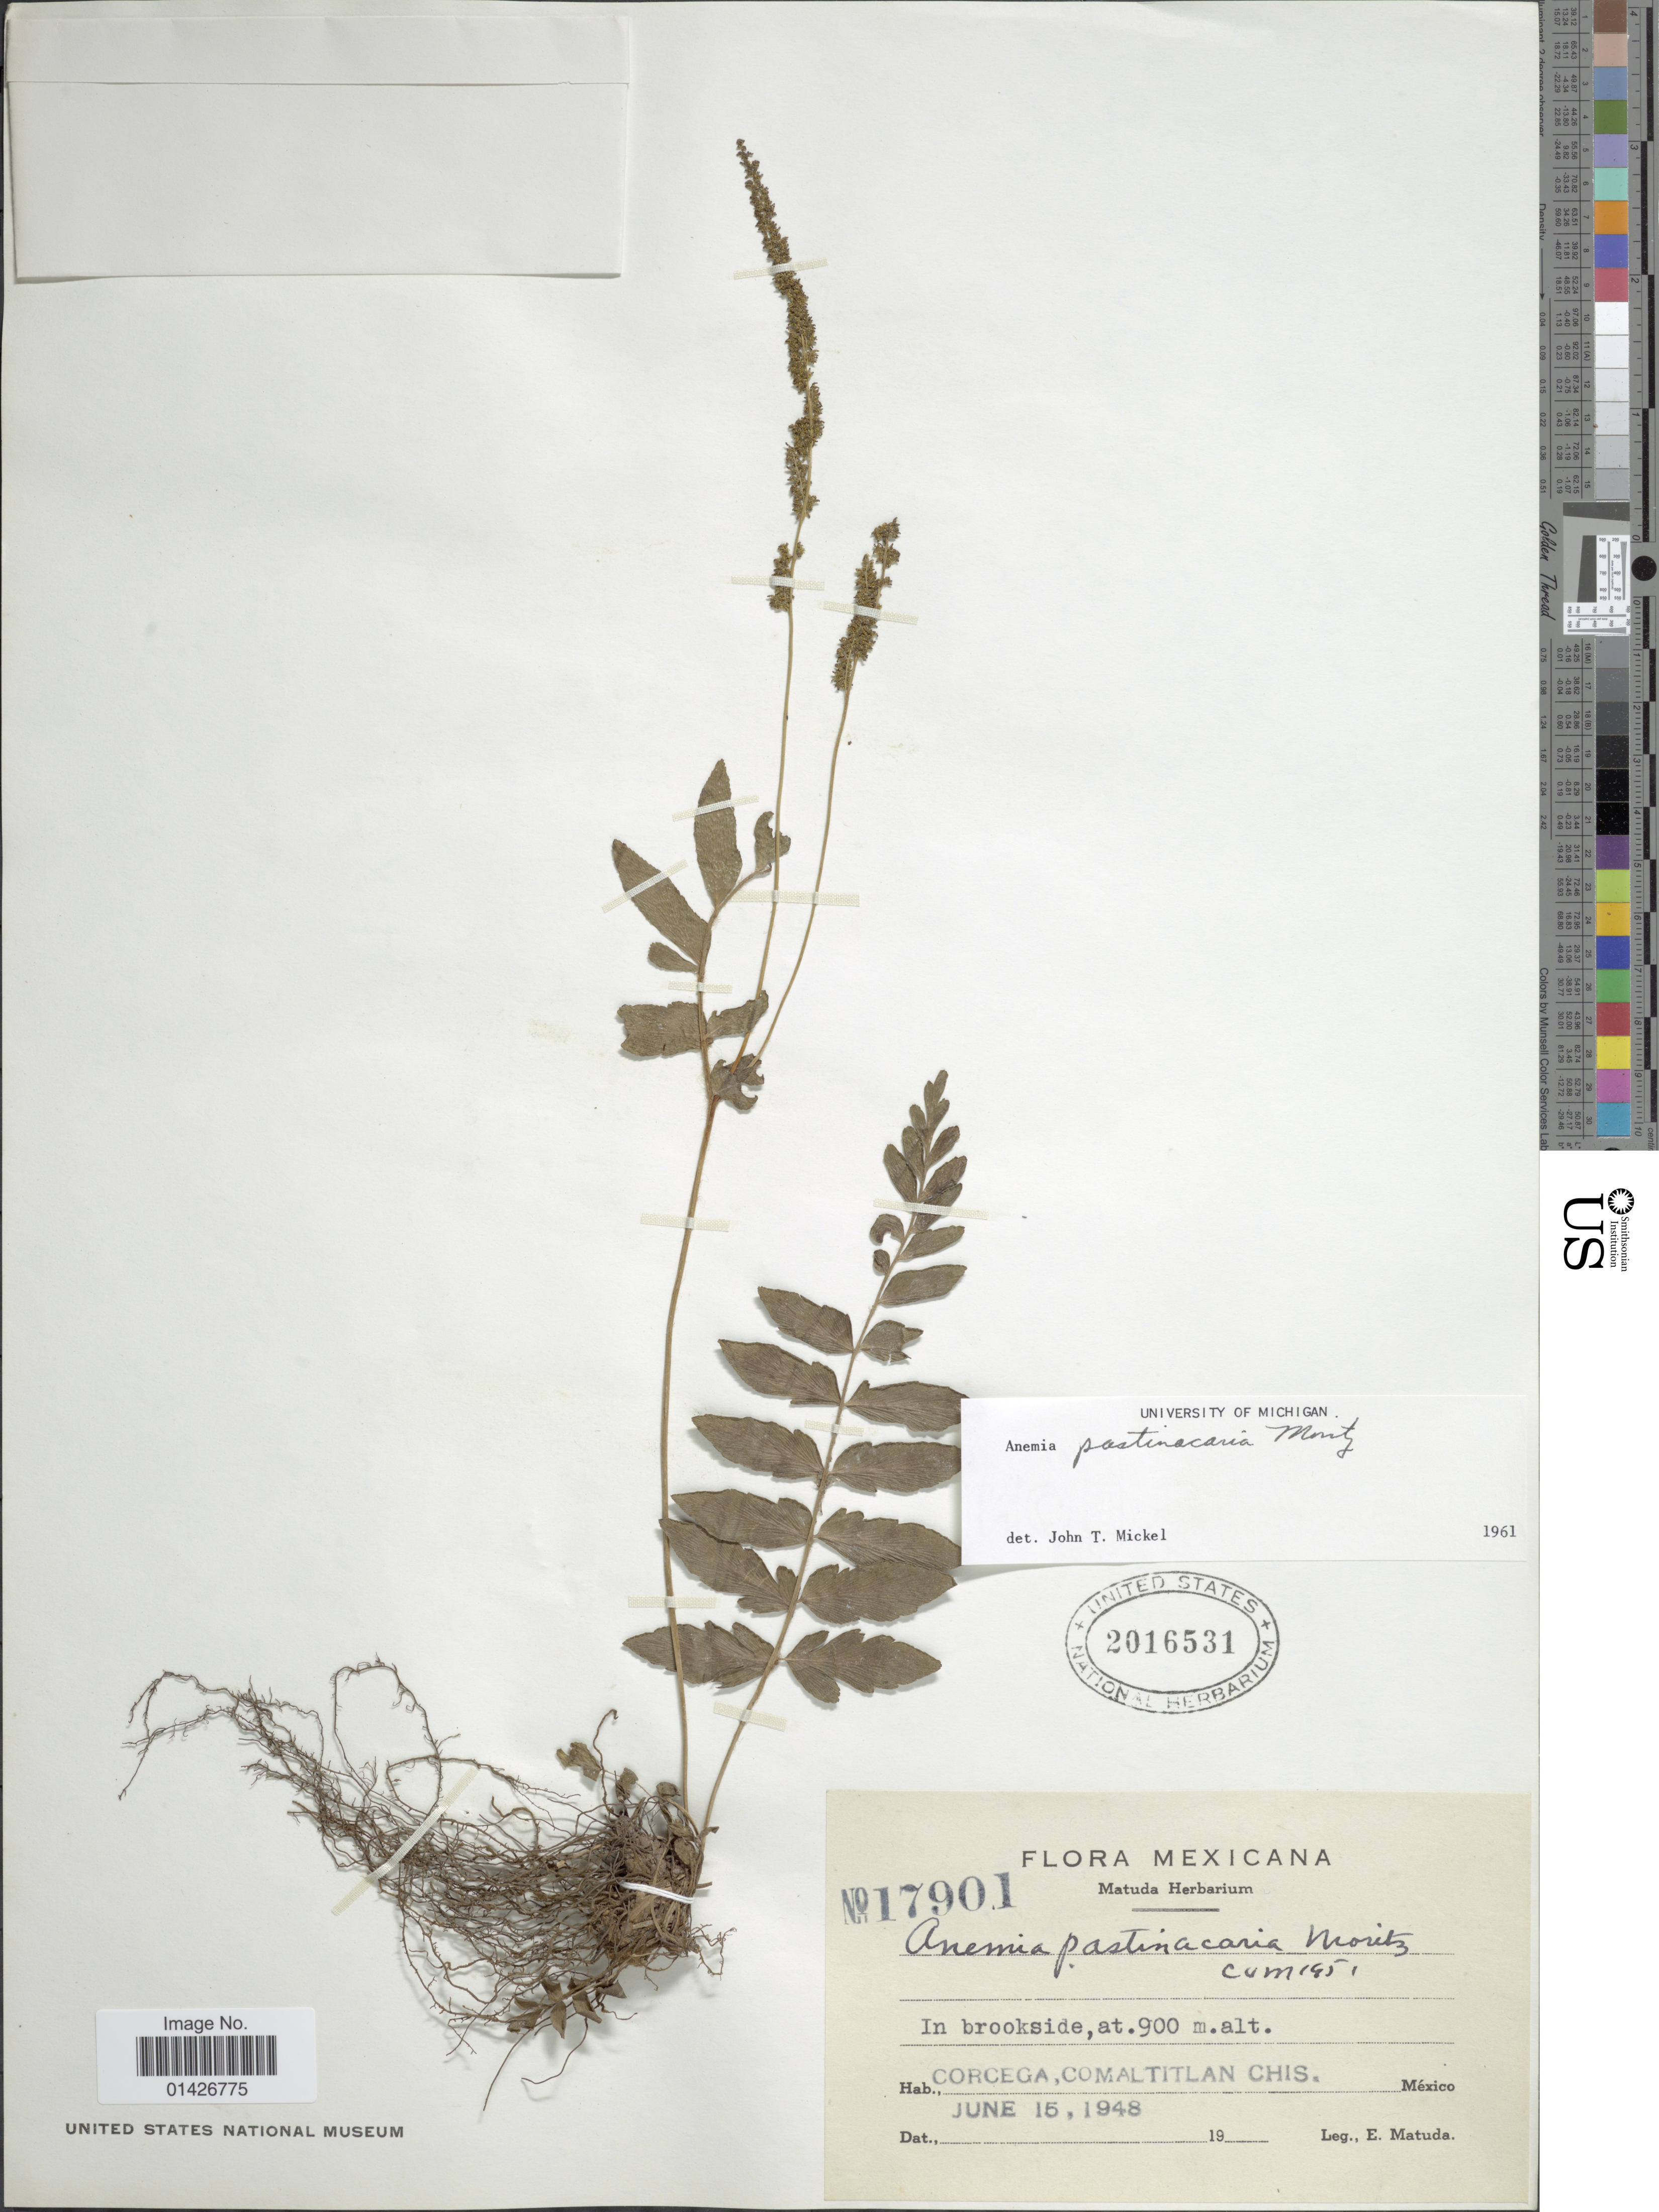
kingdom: Plantae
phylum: Tracheophyta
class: Polypodiopsida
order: Schizaeales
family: Anemiaceae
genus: Anemia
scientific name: Anemia pastinacaria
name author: Moritz ex Prantl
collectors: E. Matuda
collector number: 17901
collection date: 1948-06-15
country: Mexico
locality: In brookside, Corcega, Comaltitlan, Chis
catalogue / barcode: US 2016531